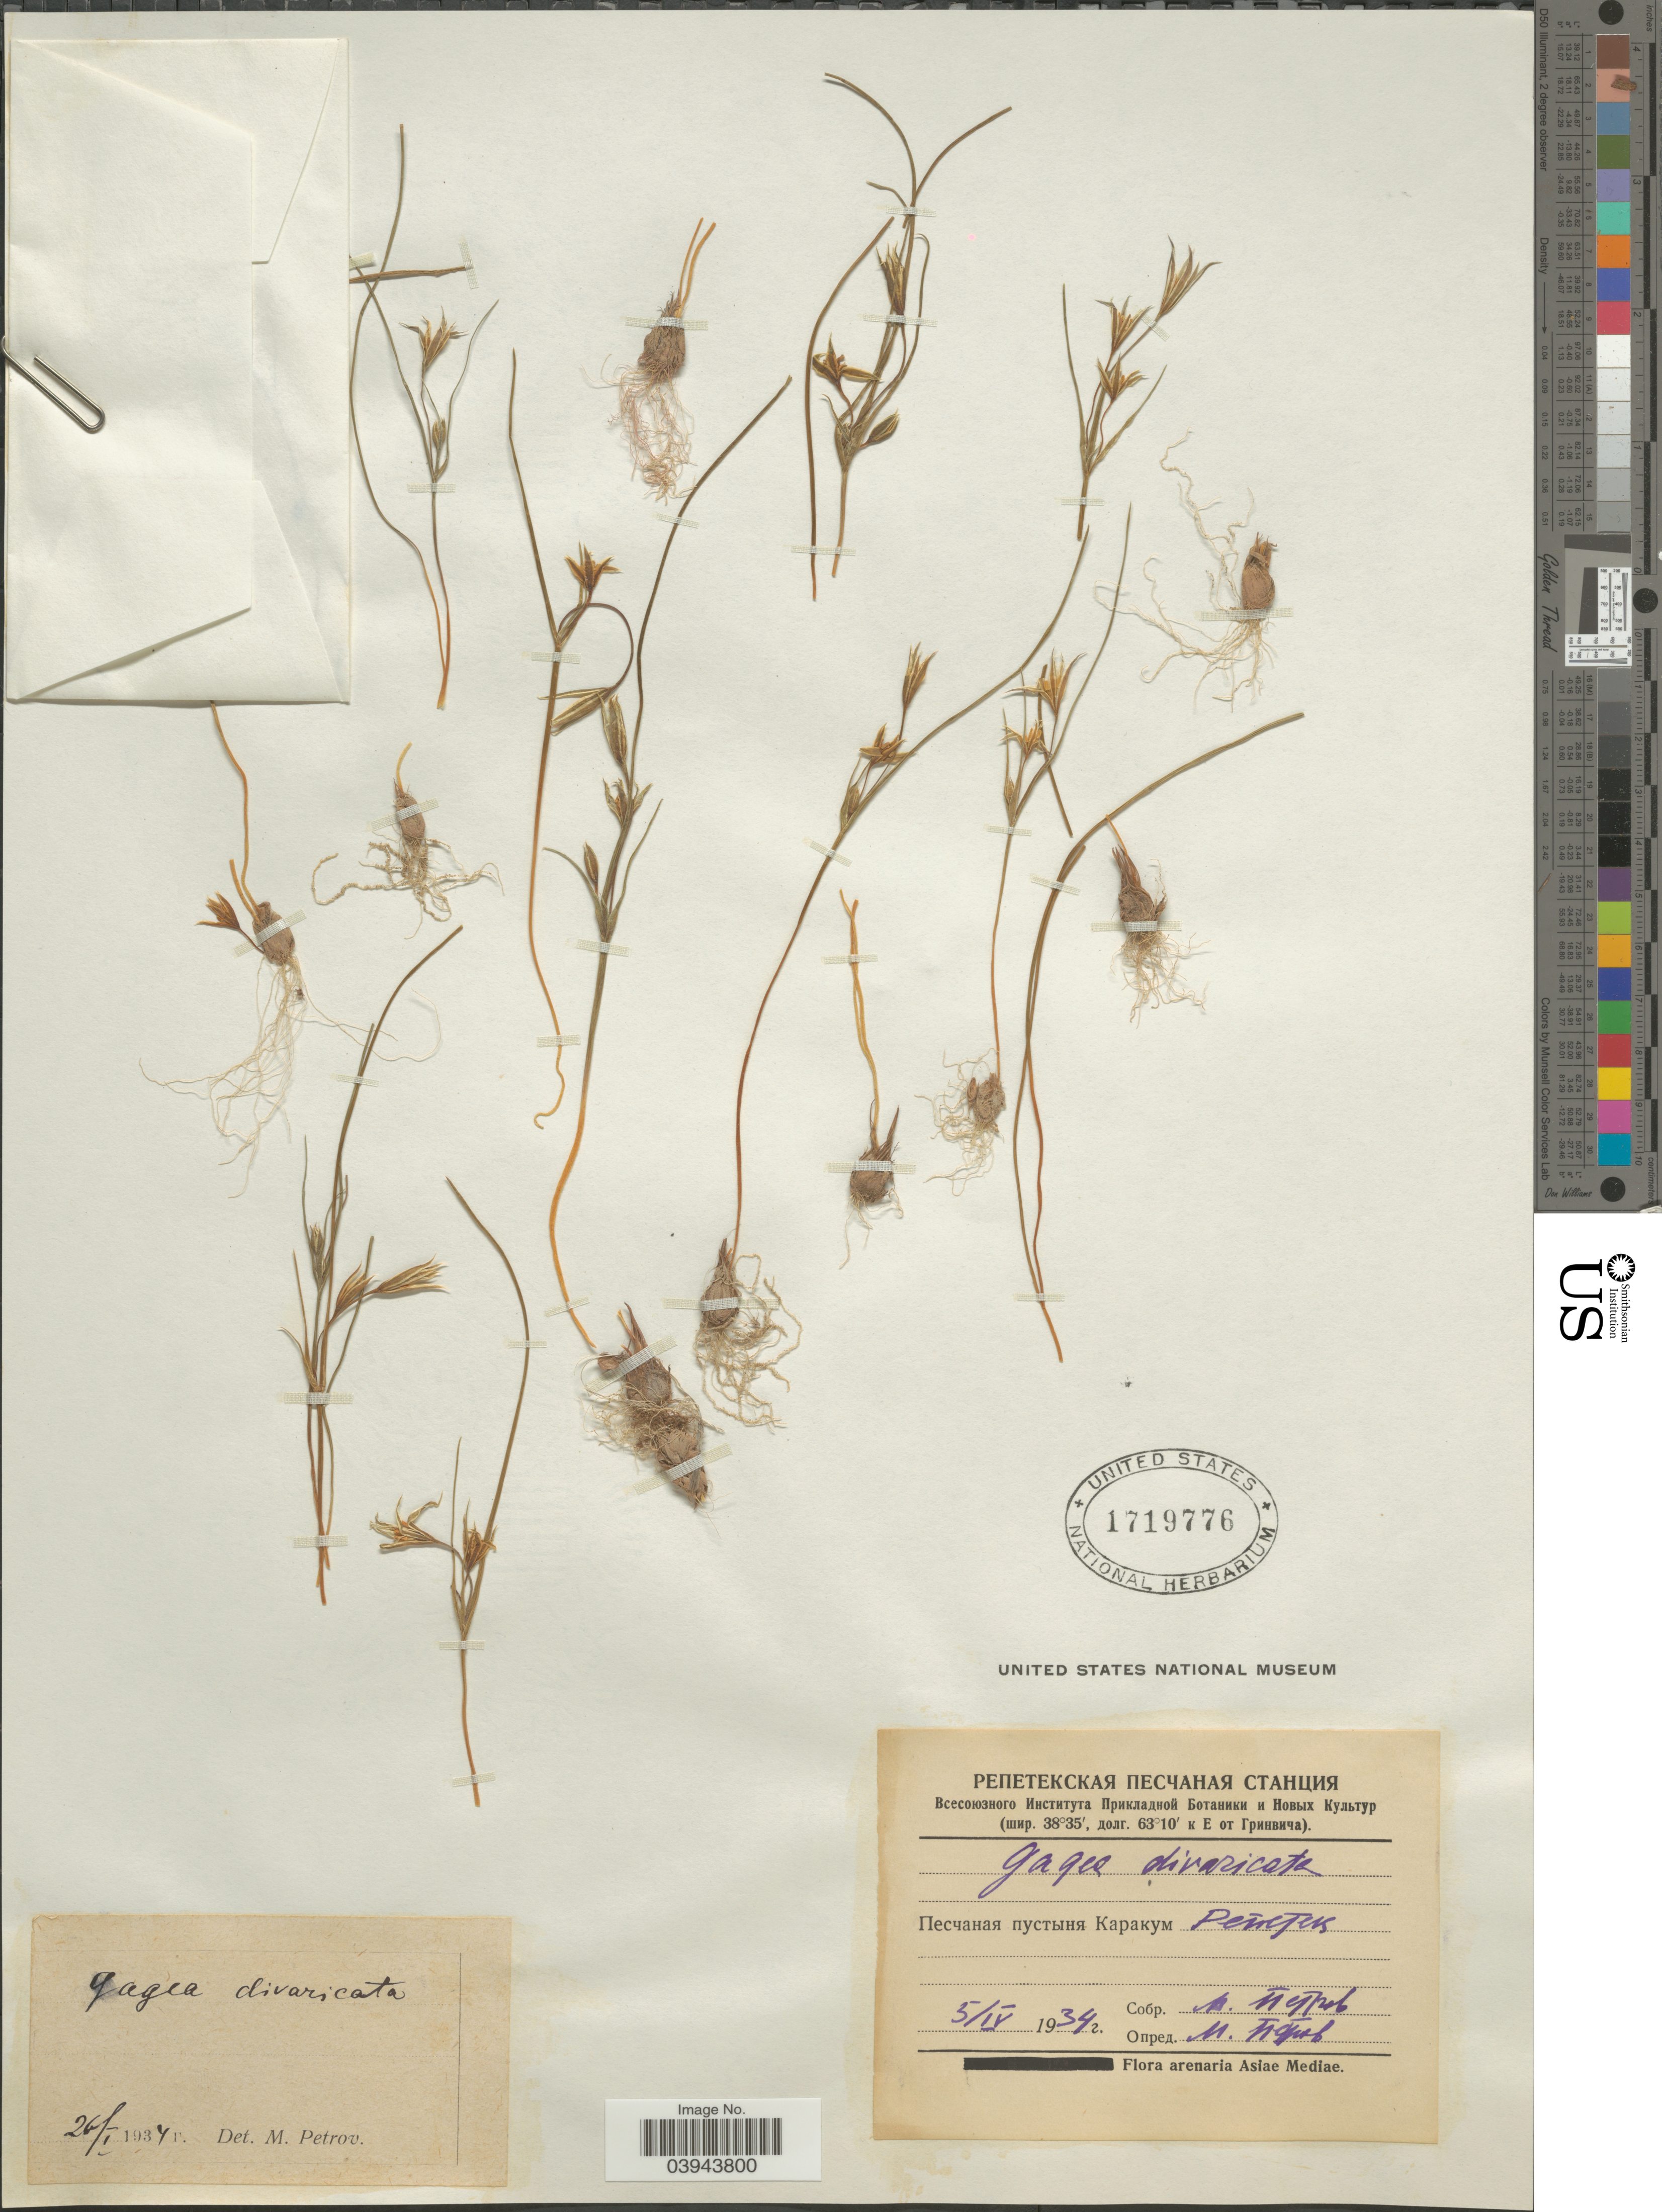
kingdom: Plantae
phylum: Tracheophyta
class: Liliopsida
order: Liliales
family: Liliaceae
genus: Gagea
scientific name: Gagea divaricata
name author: Regel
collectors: M. Petrov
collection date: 1934-04-05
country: Turkmenistan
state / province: Lebap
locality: Karakum Desert, Repetek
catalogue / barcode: US 1719776